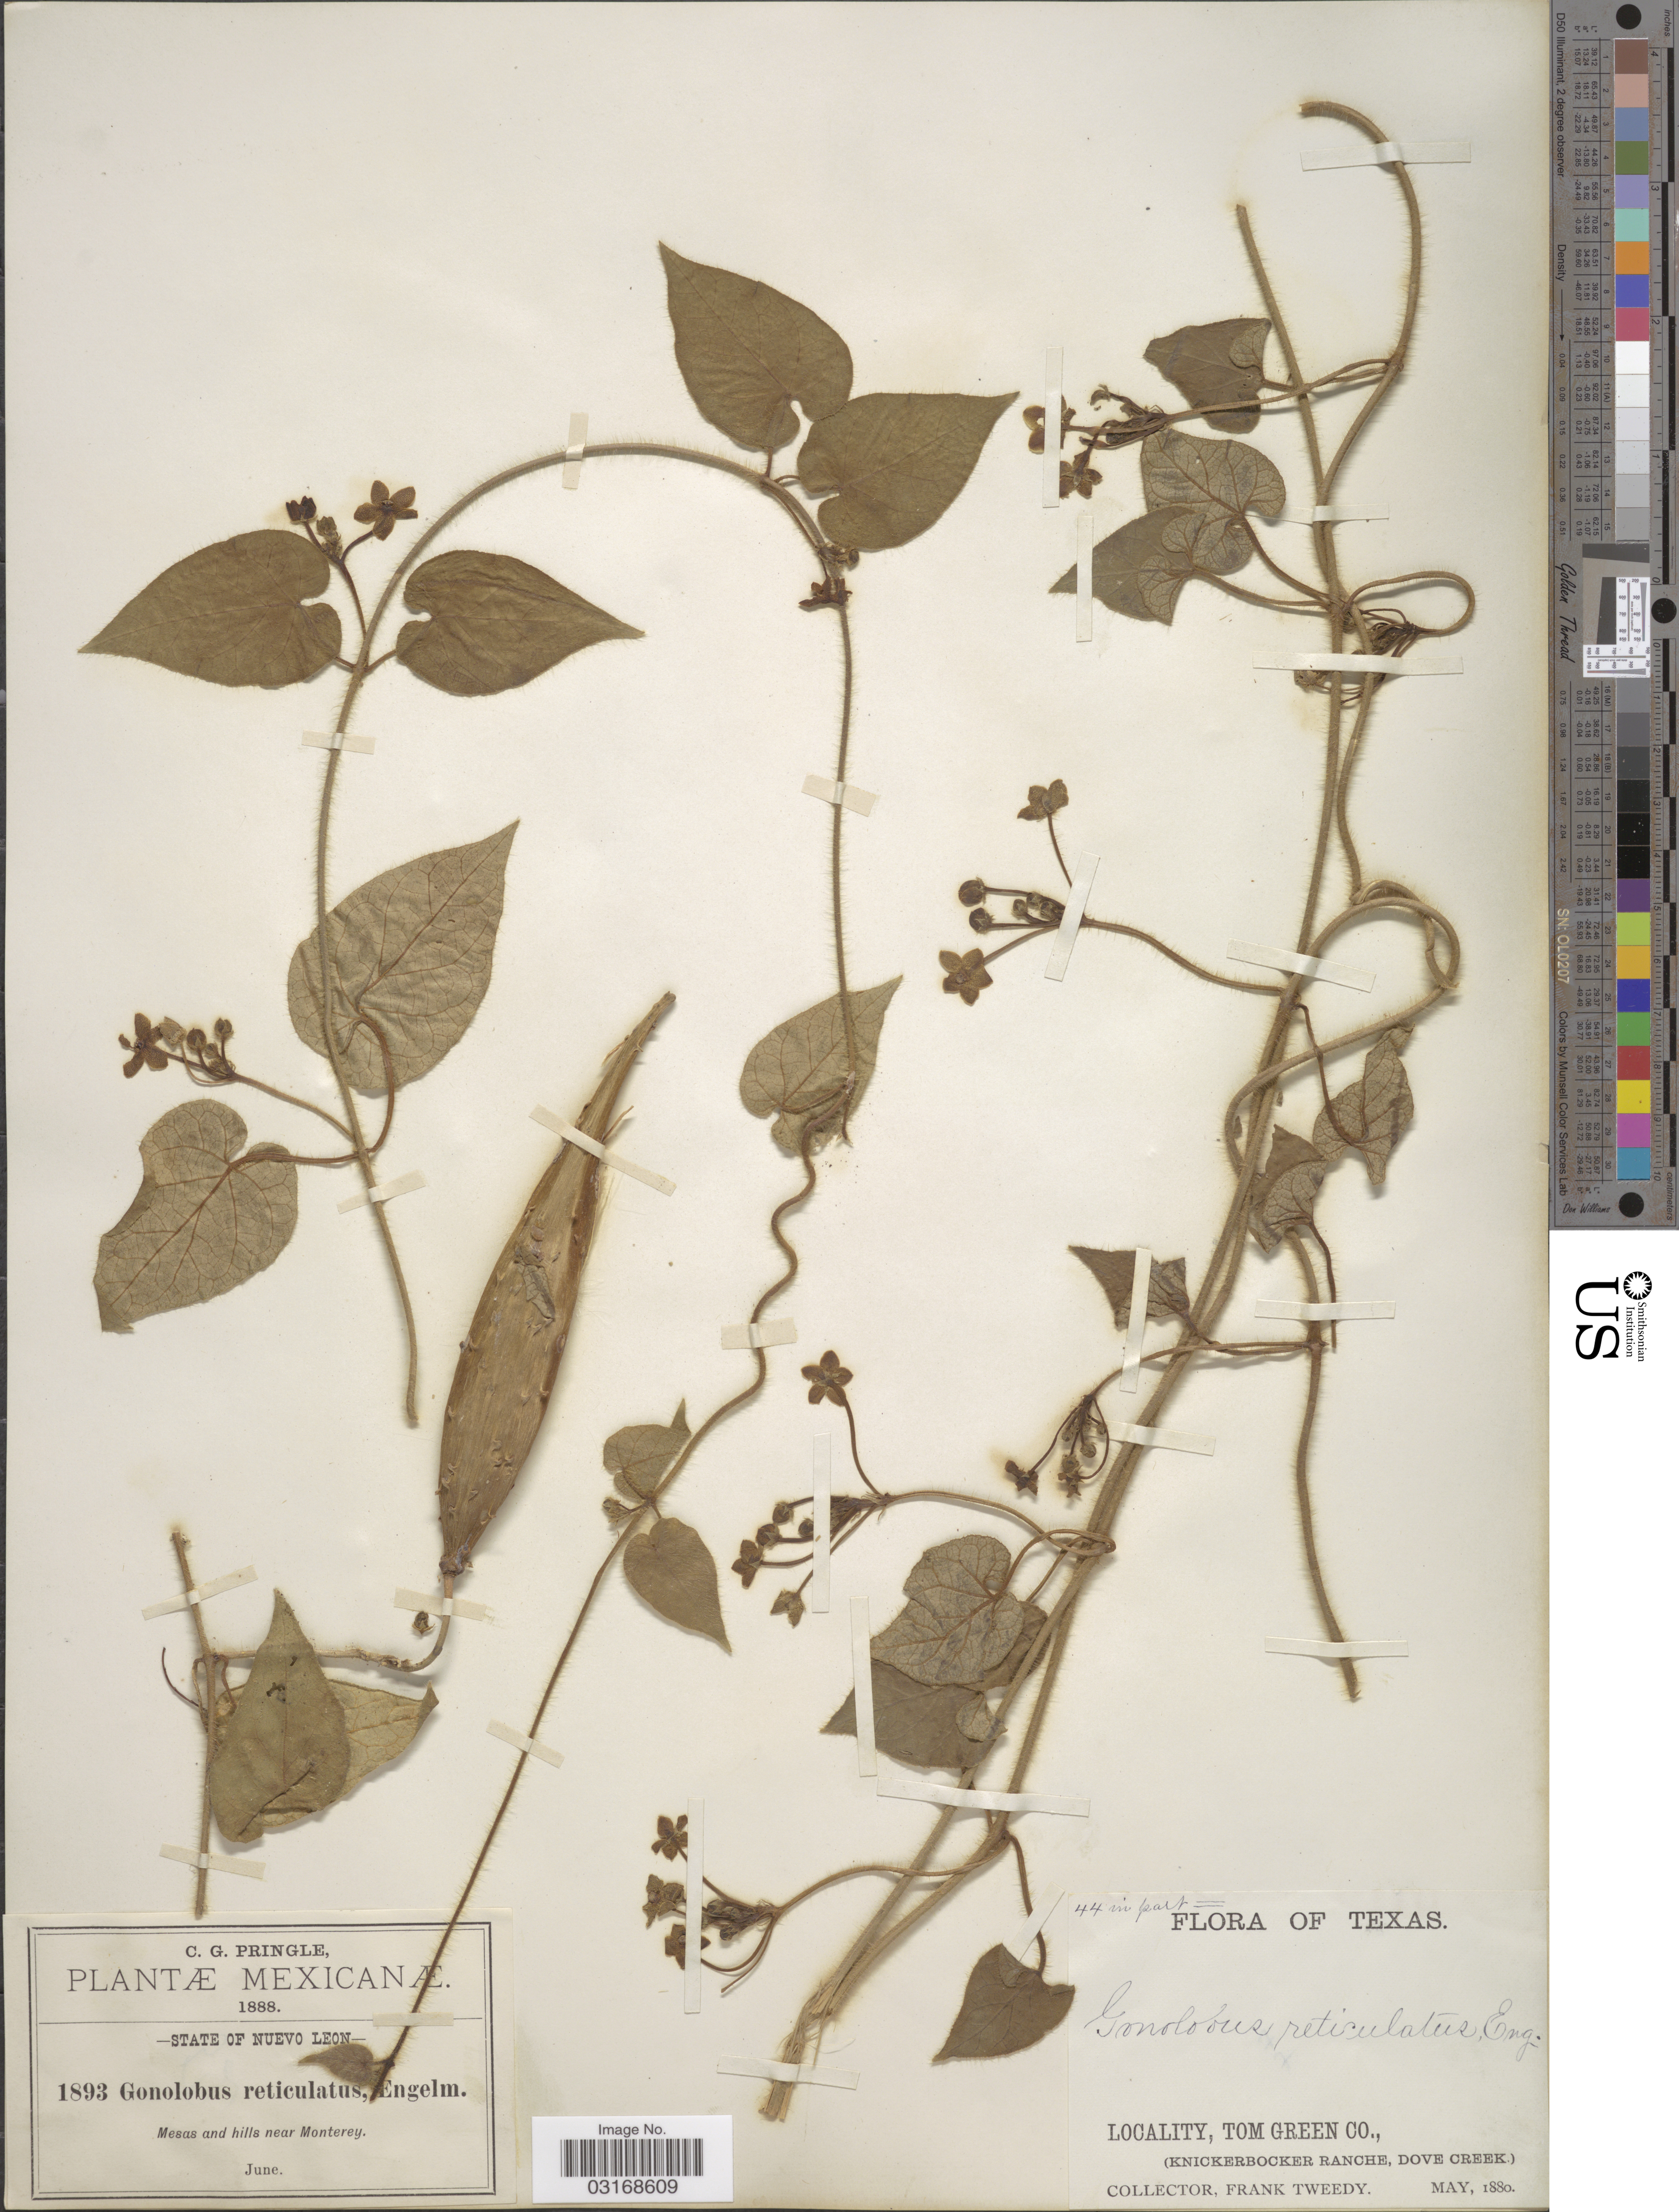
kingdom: Plantae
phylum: Tracheophyta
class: Magnoliopsida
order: Gentianales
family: Apocynaceae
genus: Matelea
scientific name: Matelea reticulata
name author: (Engelm. ex A. Gray) Woodson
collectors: C. G. Pringle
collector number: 1893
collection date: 1888-06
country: Mexico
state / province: Nuevo León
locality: State of Nuevo Leon. Mesas and hills near Monterey.